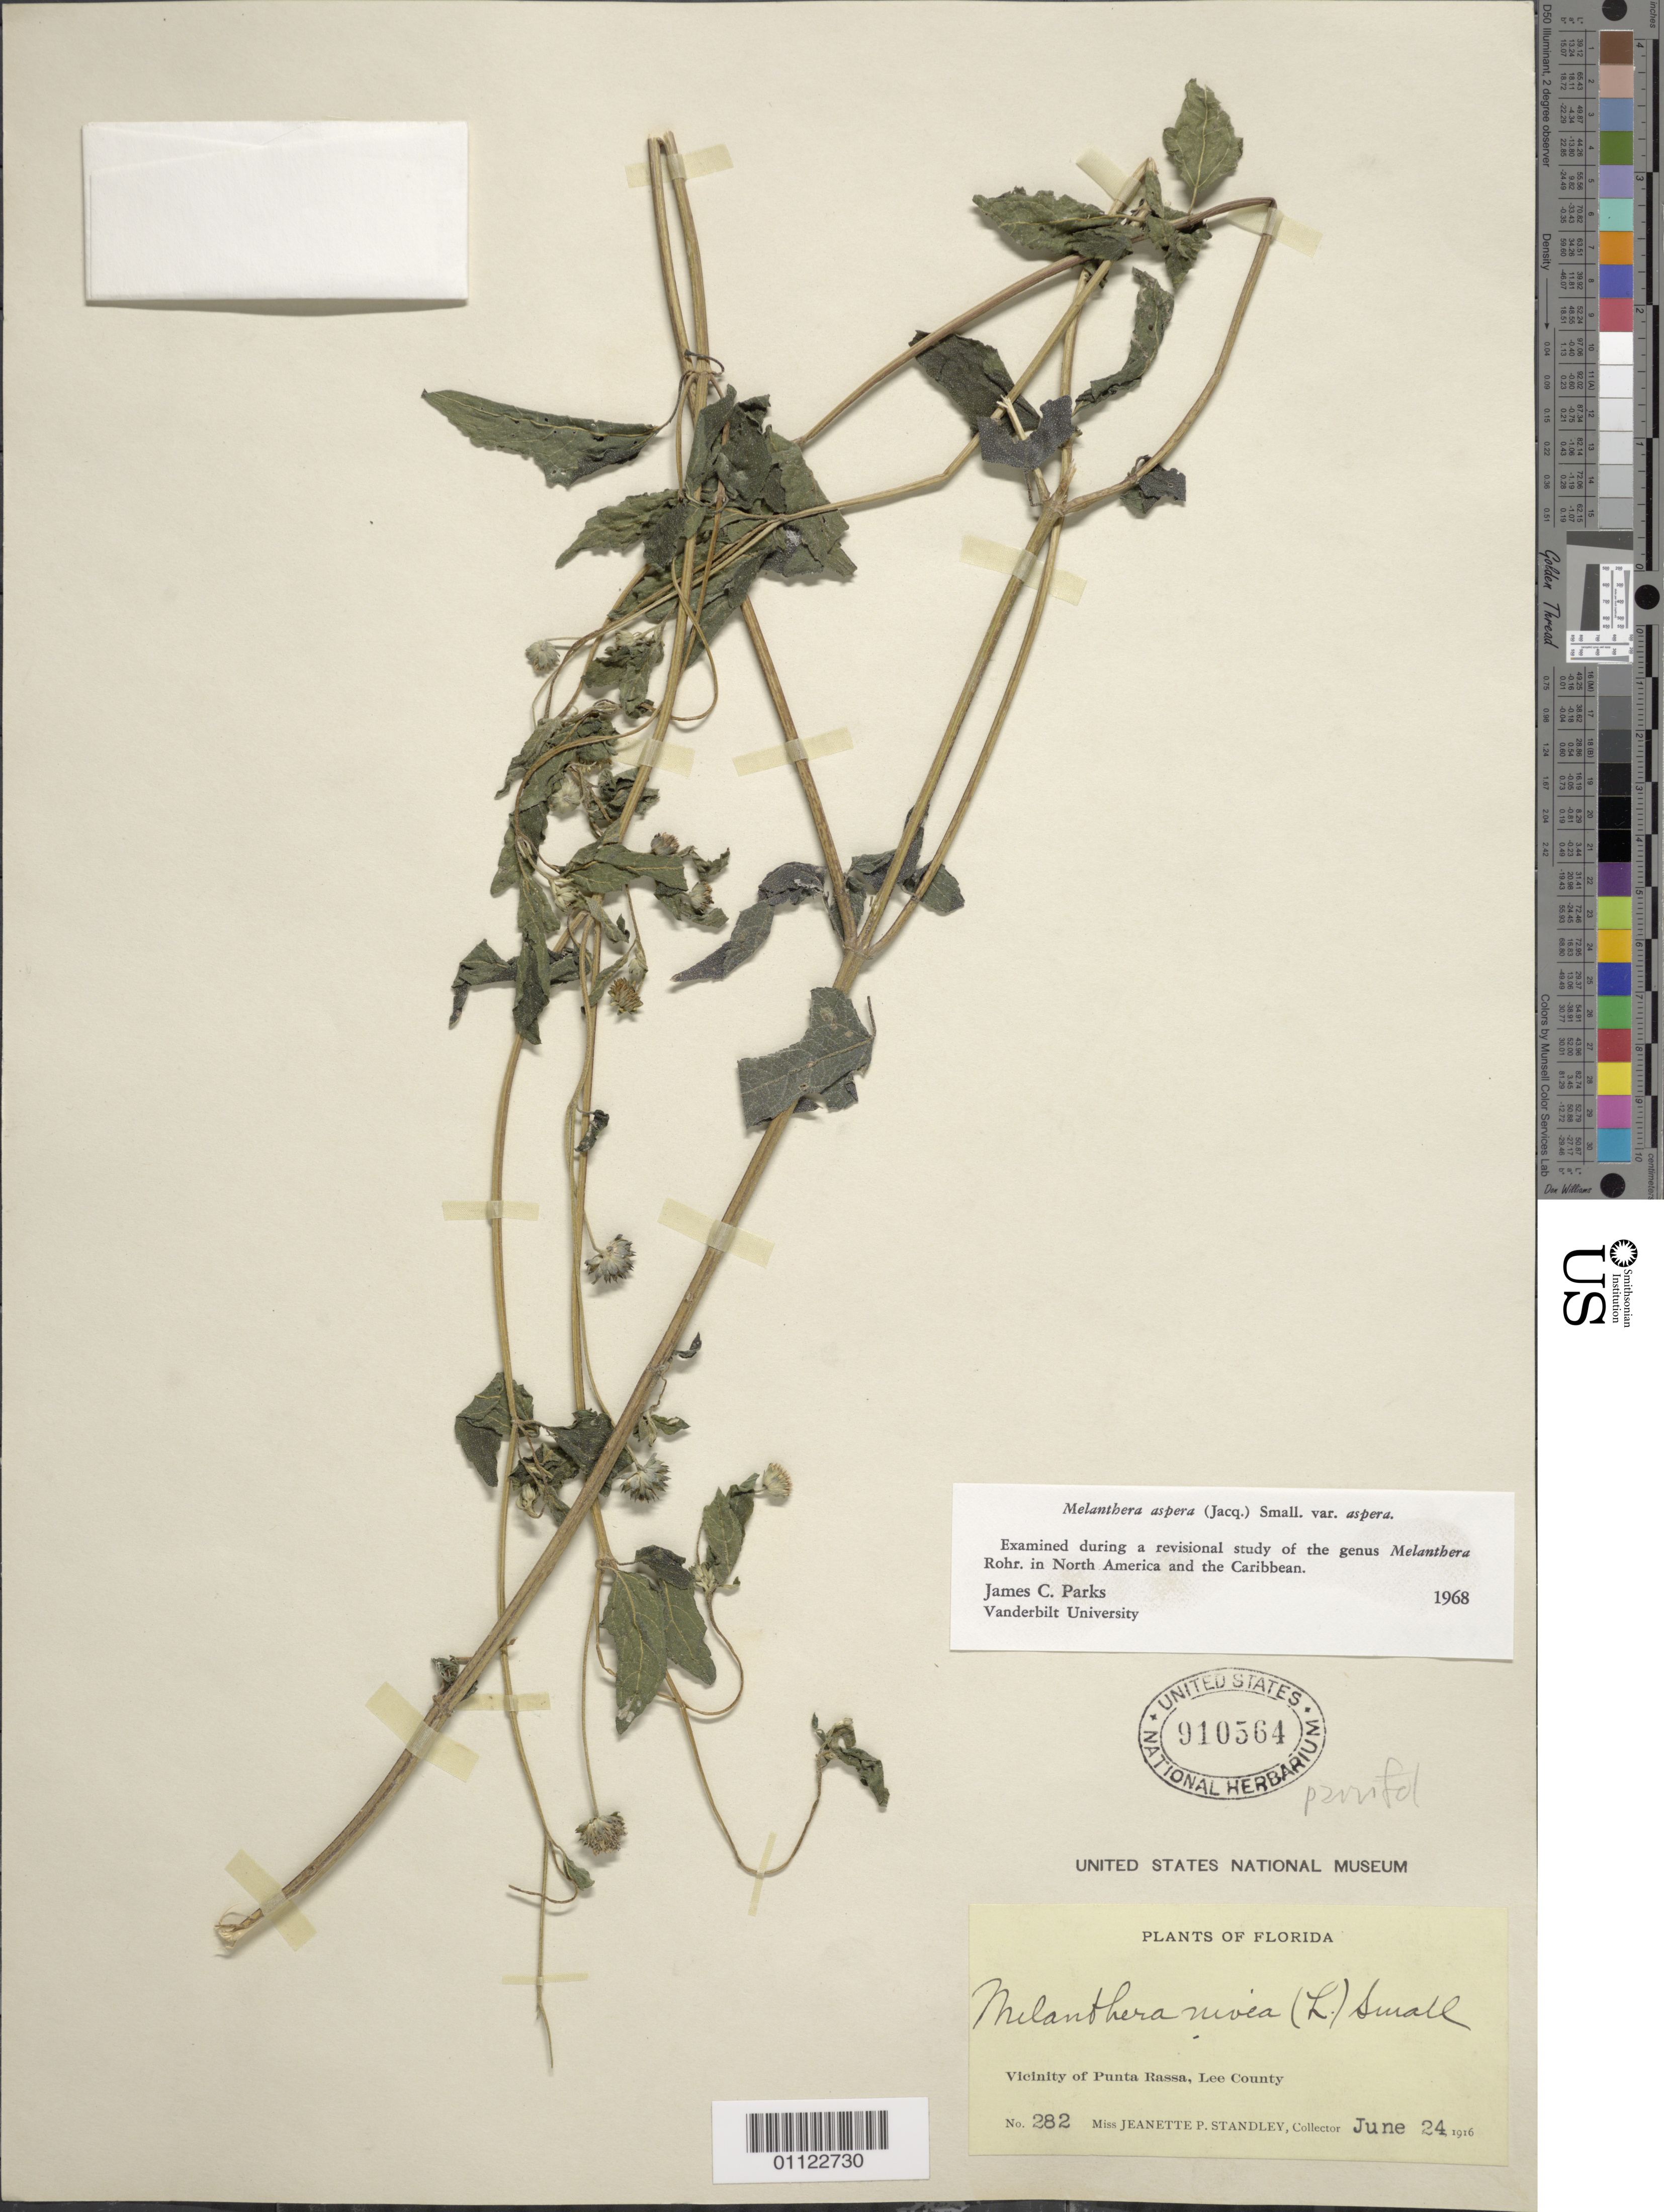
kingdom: Plantae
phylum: Tracheophyta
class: Magnoliopsida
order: Asterales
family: Asteraceae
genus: Melanthera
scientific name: Melanthera parvifolia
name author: Small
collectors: J. P. Standley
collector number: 282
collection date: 1916-06-24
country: United States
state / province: Florida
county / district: Lee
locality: vic of Punta Rassa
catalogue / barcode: US 910564